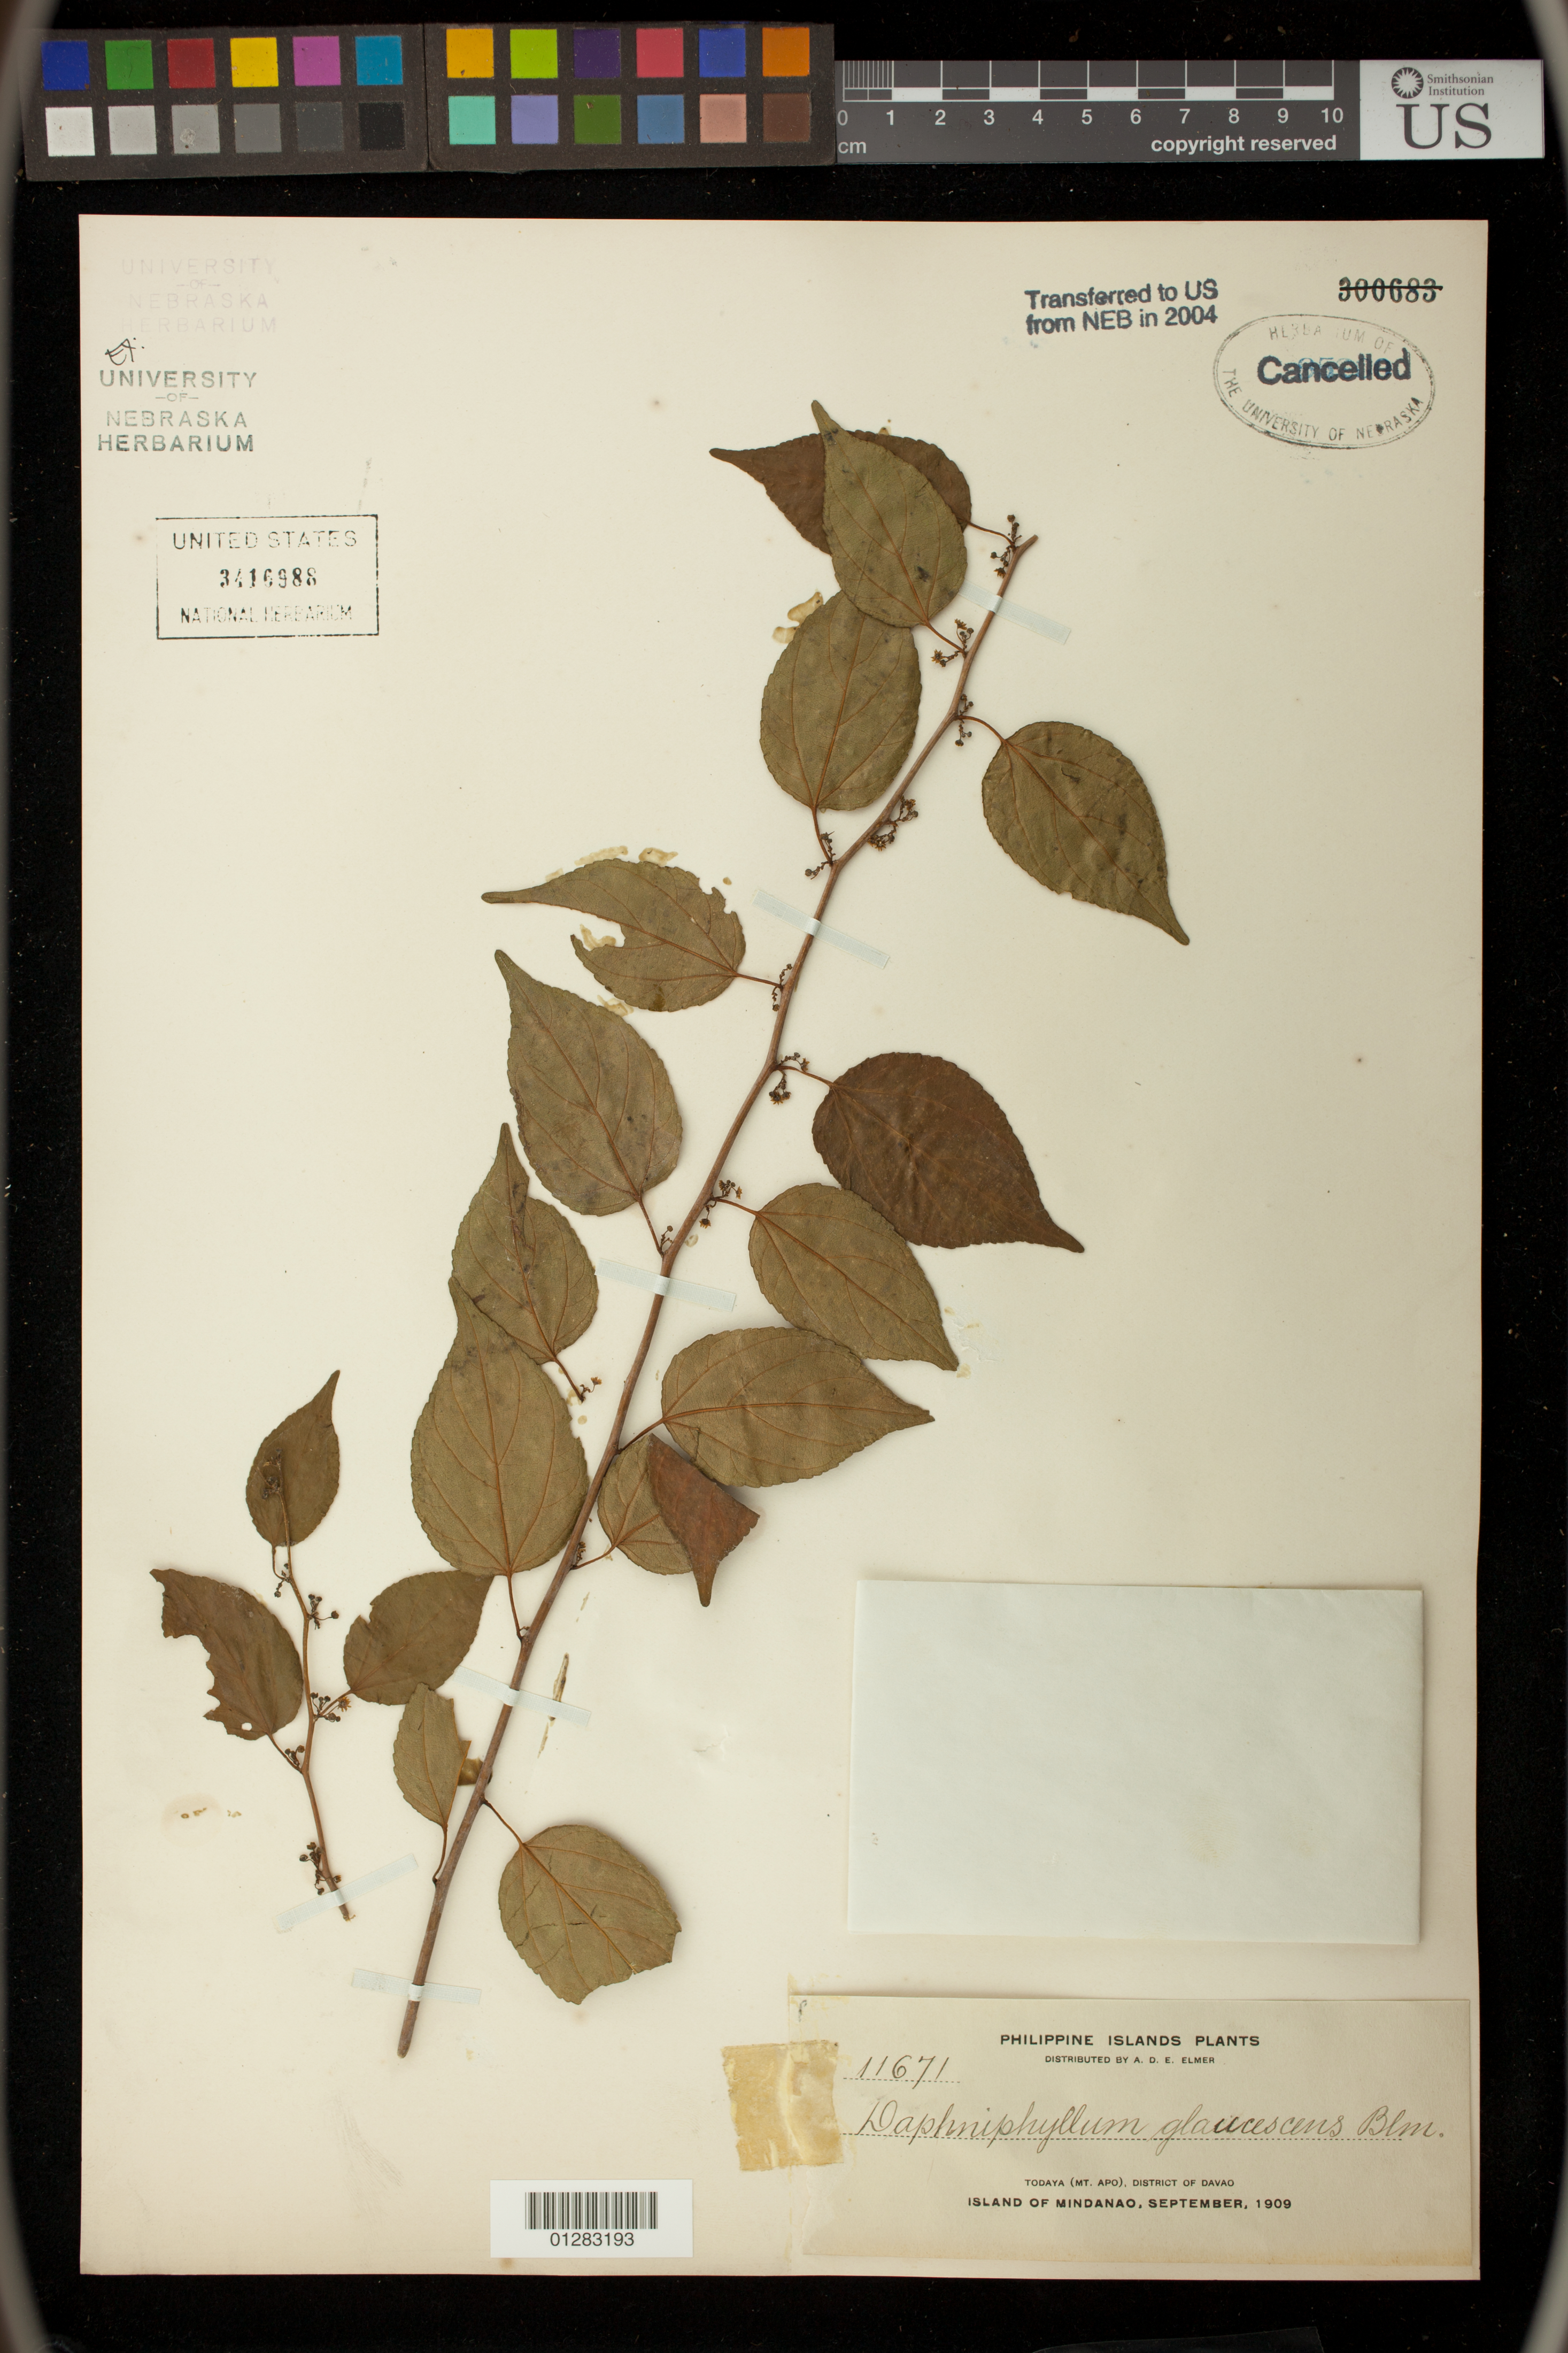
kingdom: Plantae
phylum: Tracheophyta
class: Magnoliopsida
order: Saxifragales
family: Daphniphyllaceae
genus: Daphniphyllum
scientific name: Daphniphyllum glaucescens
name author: Blume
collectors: A. D. E. Elmer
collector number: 11671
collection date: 1909-09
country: Philippines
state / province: Davao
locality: Todaya (Mt. Apo), District of Davao, Island of Mindanao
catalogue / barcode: US 3416988